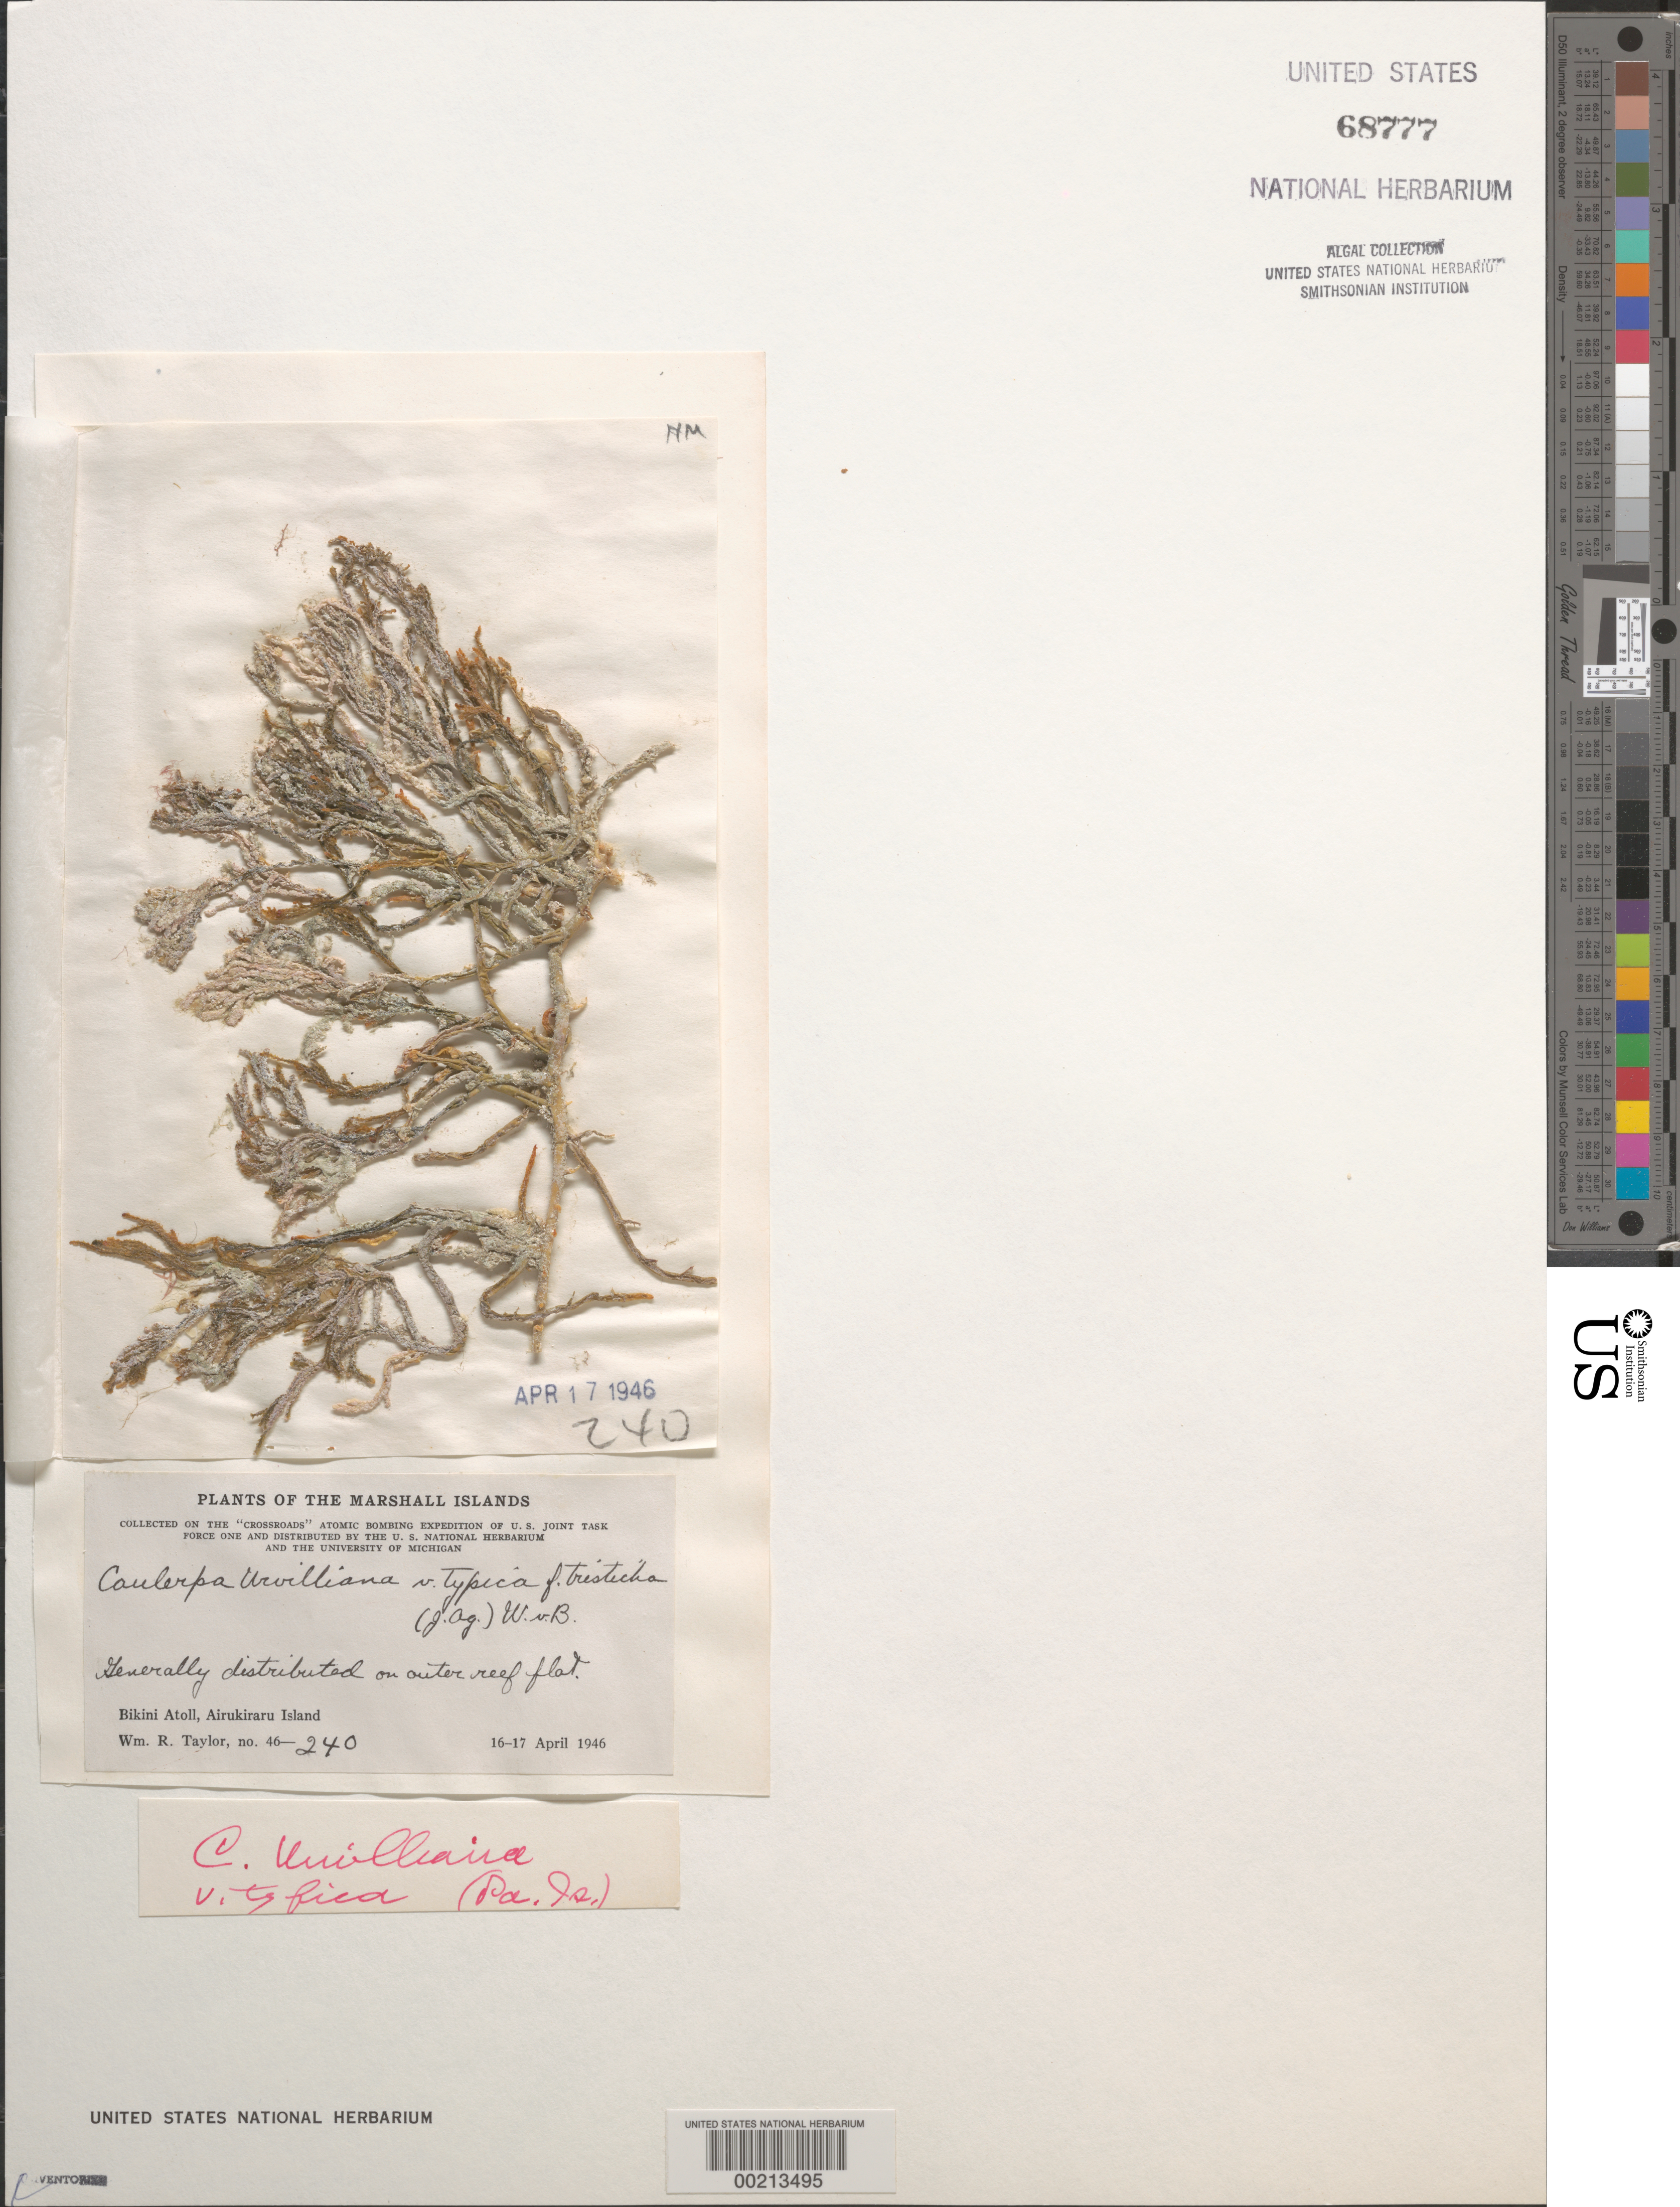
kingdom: Plantae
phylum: Chlorophyta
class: Ulvophyceae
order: Bryopsidales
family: Caulerpaceae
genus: Caulerpa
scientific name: Caulerpa urvilleana var. typica forma tristicha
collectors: W. R. Taylor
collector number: WRT 46-240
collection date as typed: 16 Apr 1946 TO 17 Apr 1946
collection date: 1946-04-16/1946-04-17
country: Marshall Islands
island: Bikini Atoll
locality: Airukiraru Islet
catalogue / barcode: US 68777